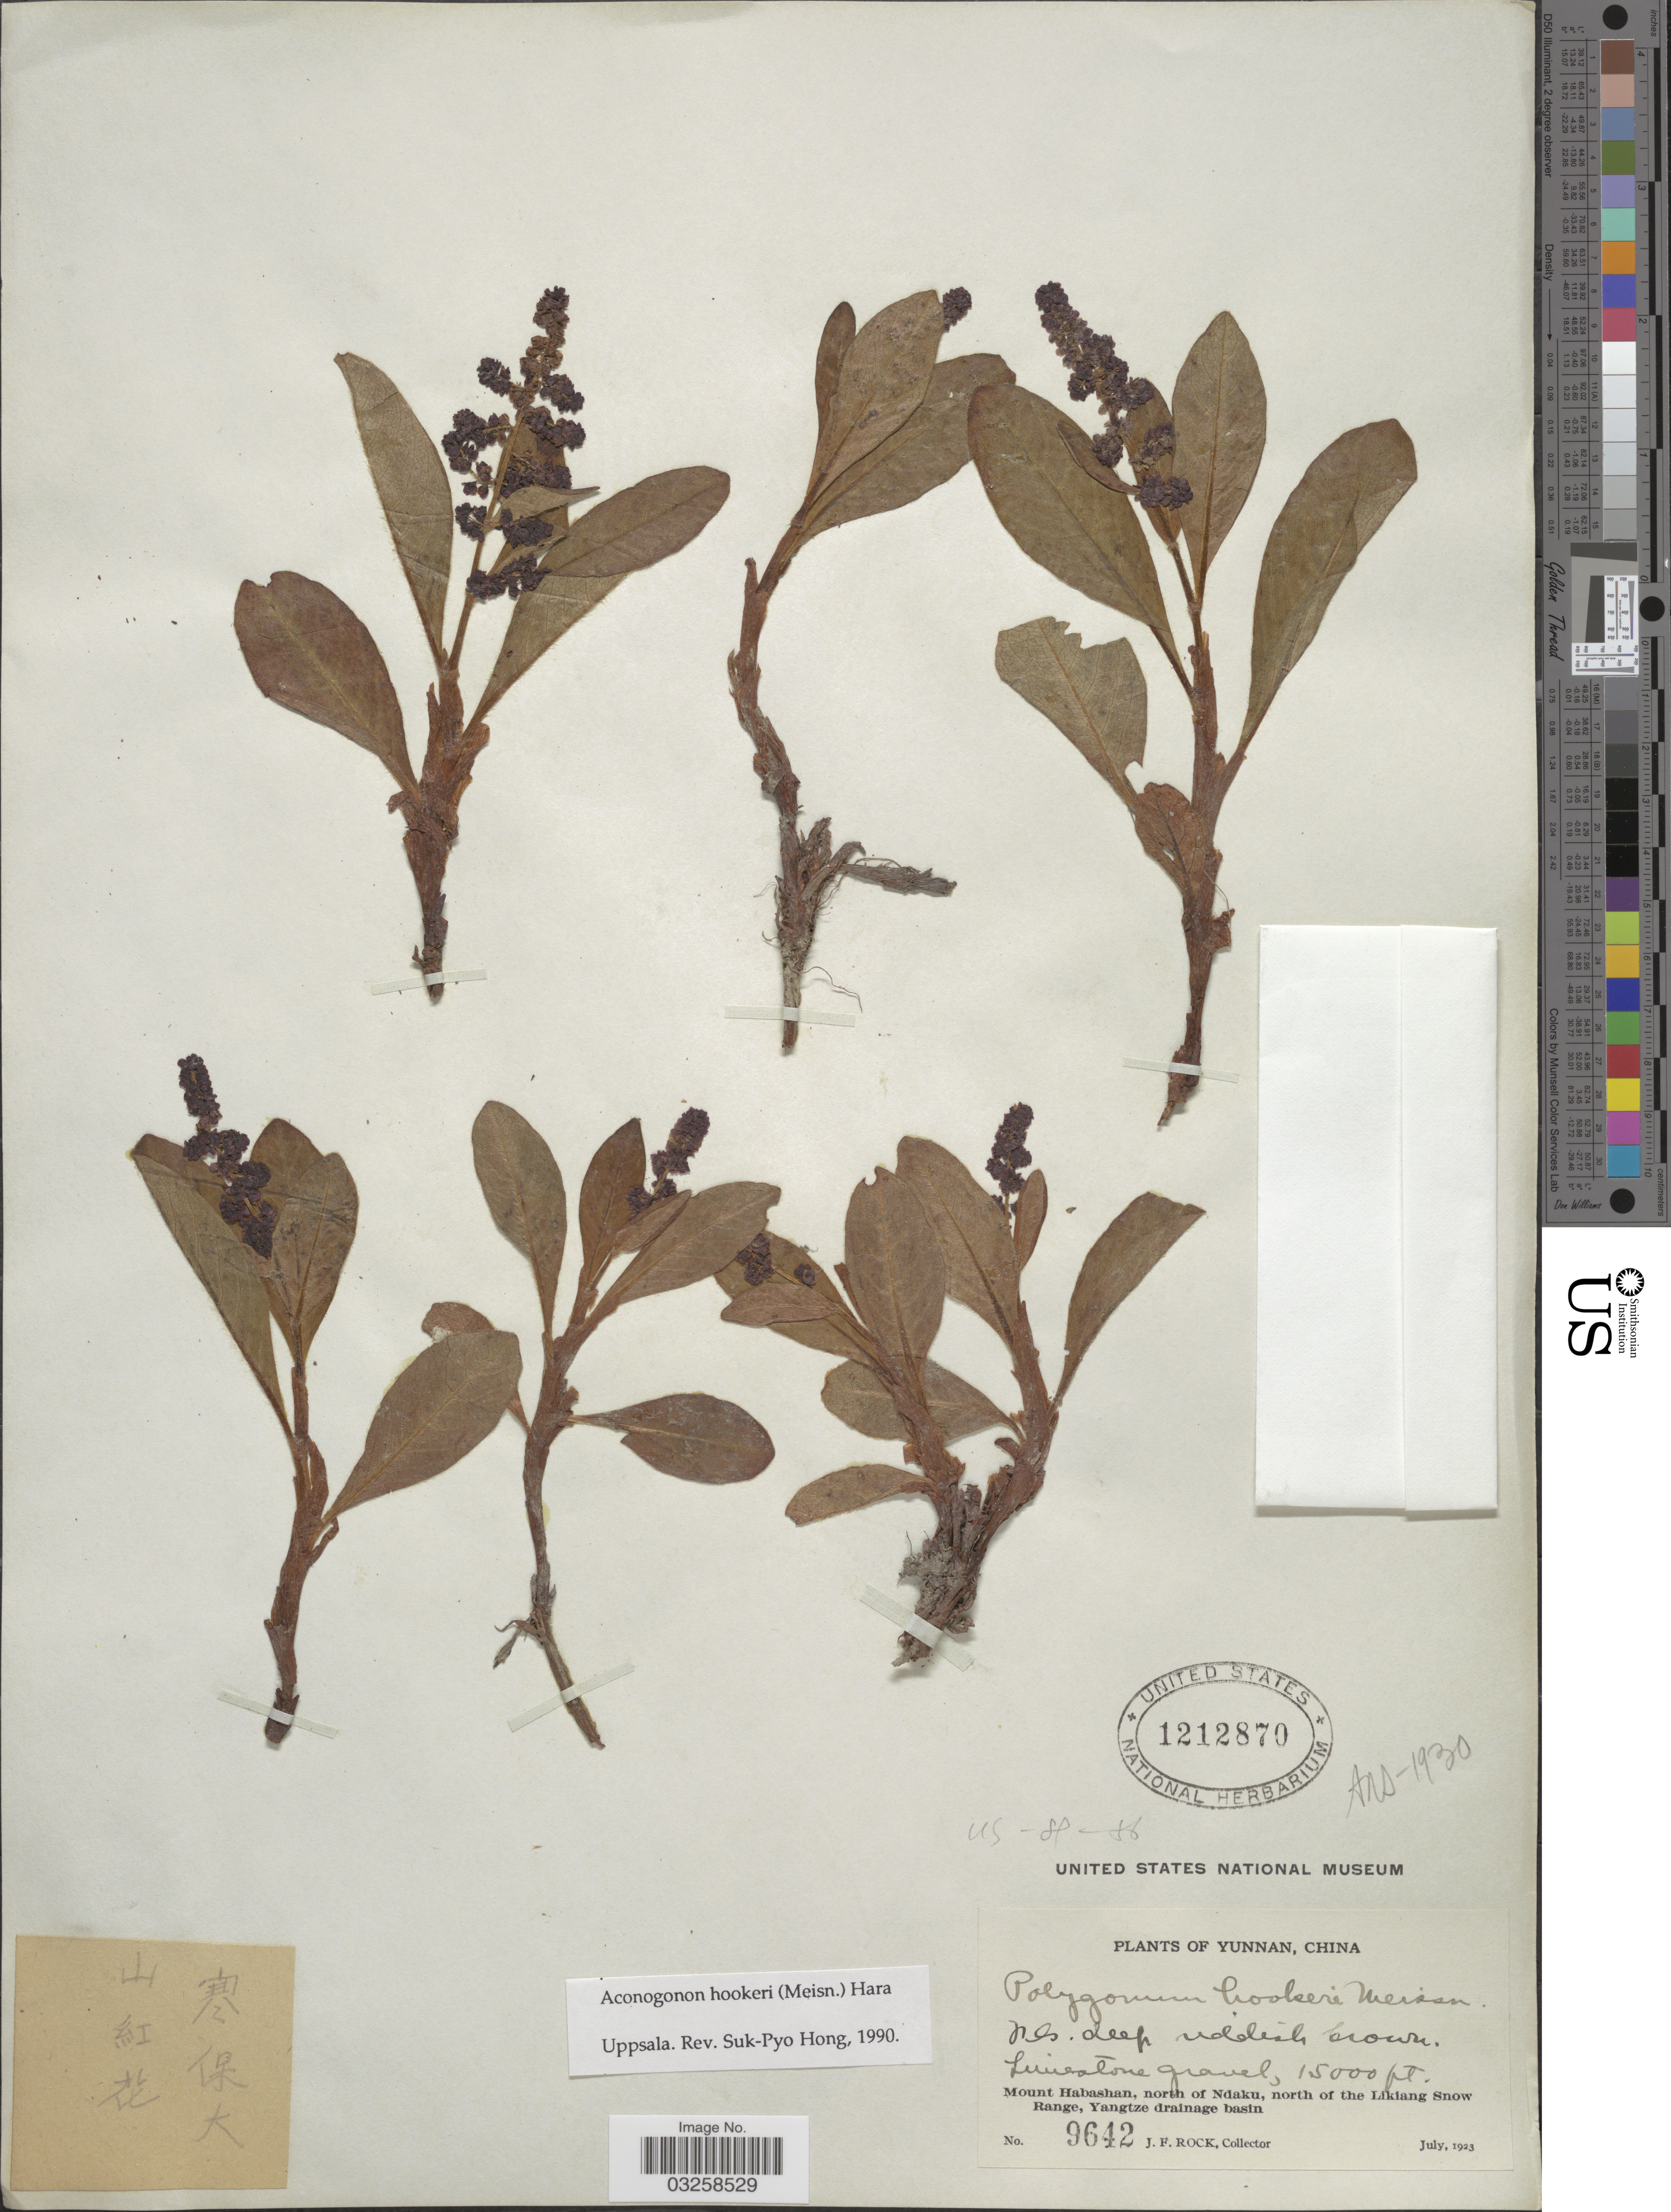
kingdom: Plantae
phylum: Tracheophyta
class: Magnoliopsida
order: Caryophyllales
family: Polygonaceae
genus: Koenigia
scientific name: Koenigia hookeri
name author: (Meisn.) T.M. Schust. & Reveal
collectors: J. Rock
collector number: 9642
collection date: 1923-07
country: China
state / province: Yunnan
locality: Mount Habashan, north of Ndaku, north of the Likiang Snow Range, Yangtze drainage basin.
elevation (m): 4572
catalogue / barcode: US 1212870